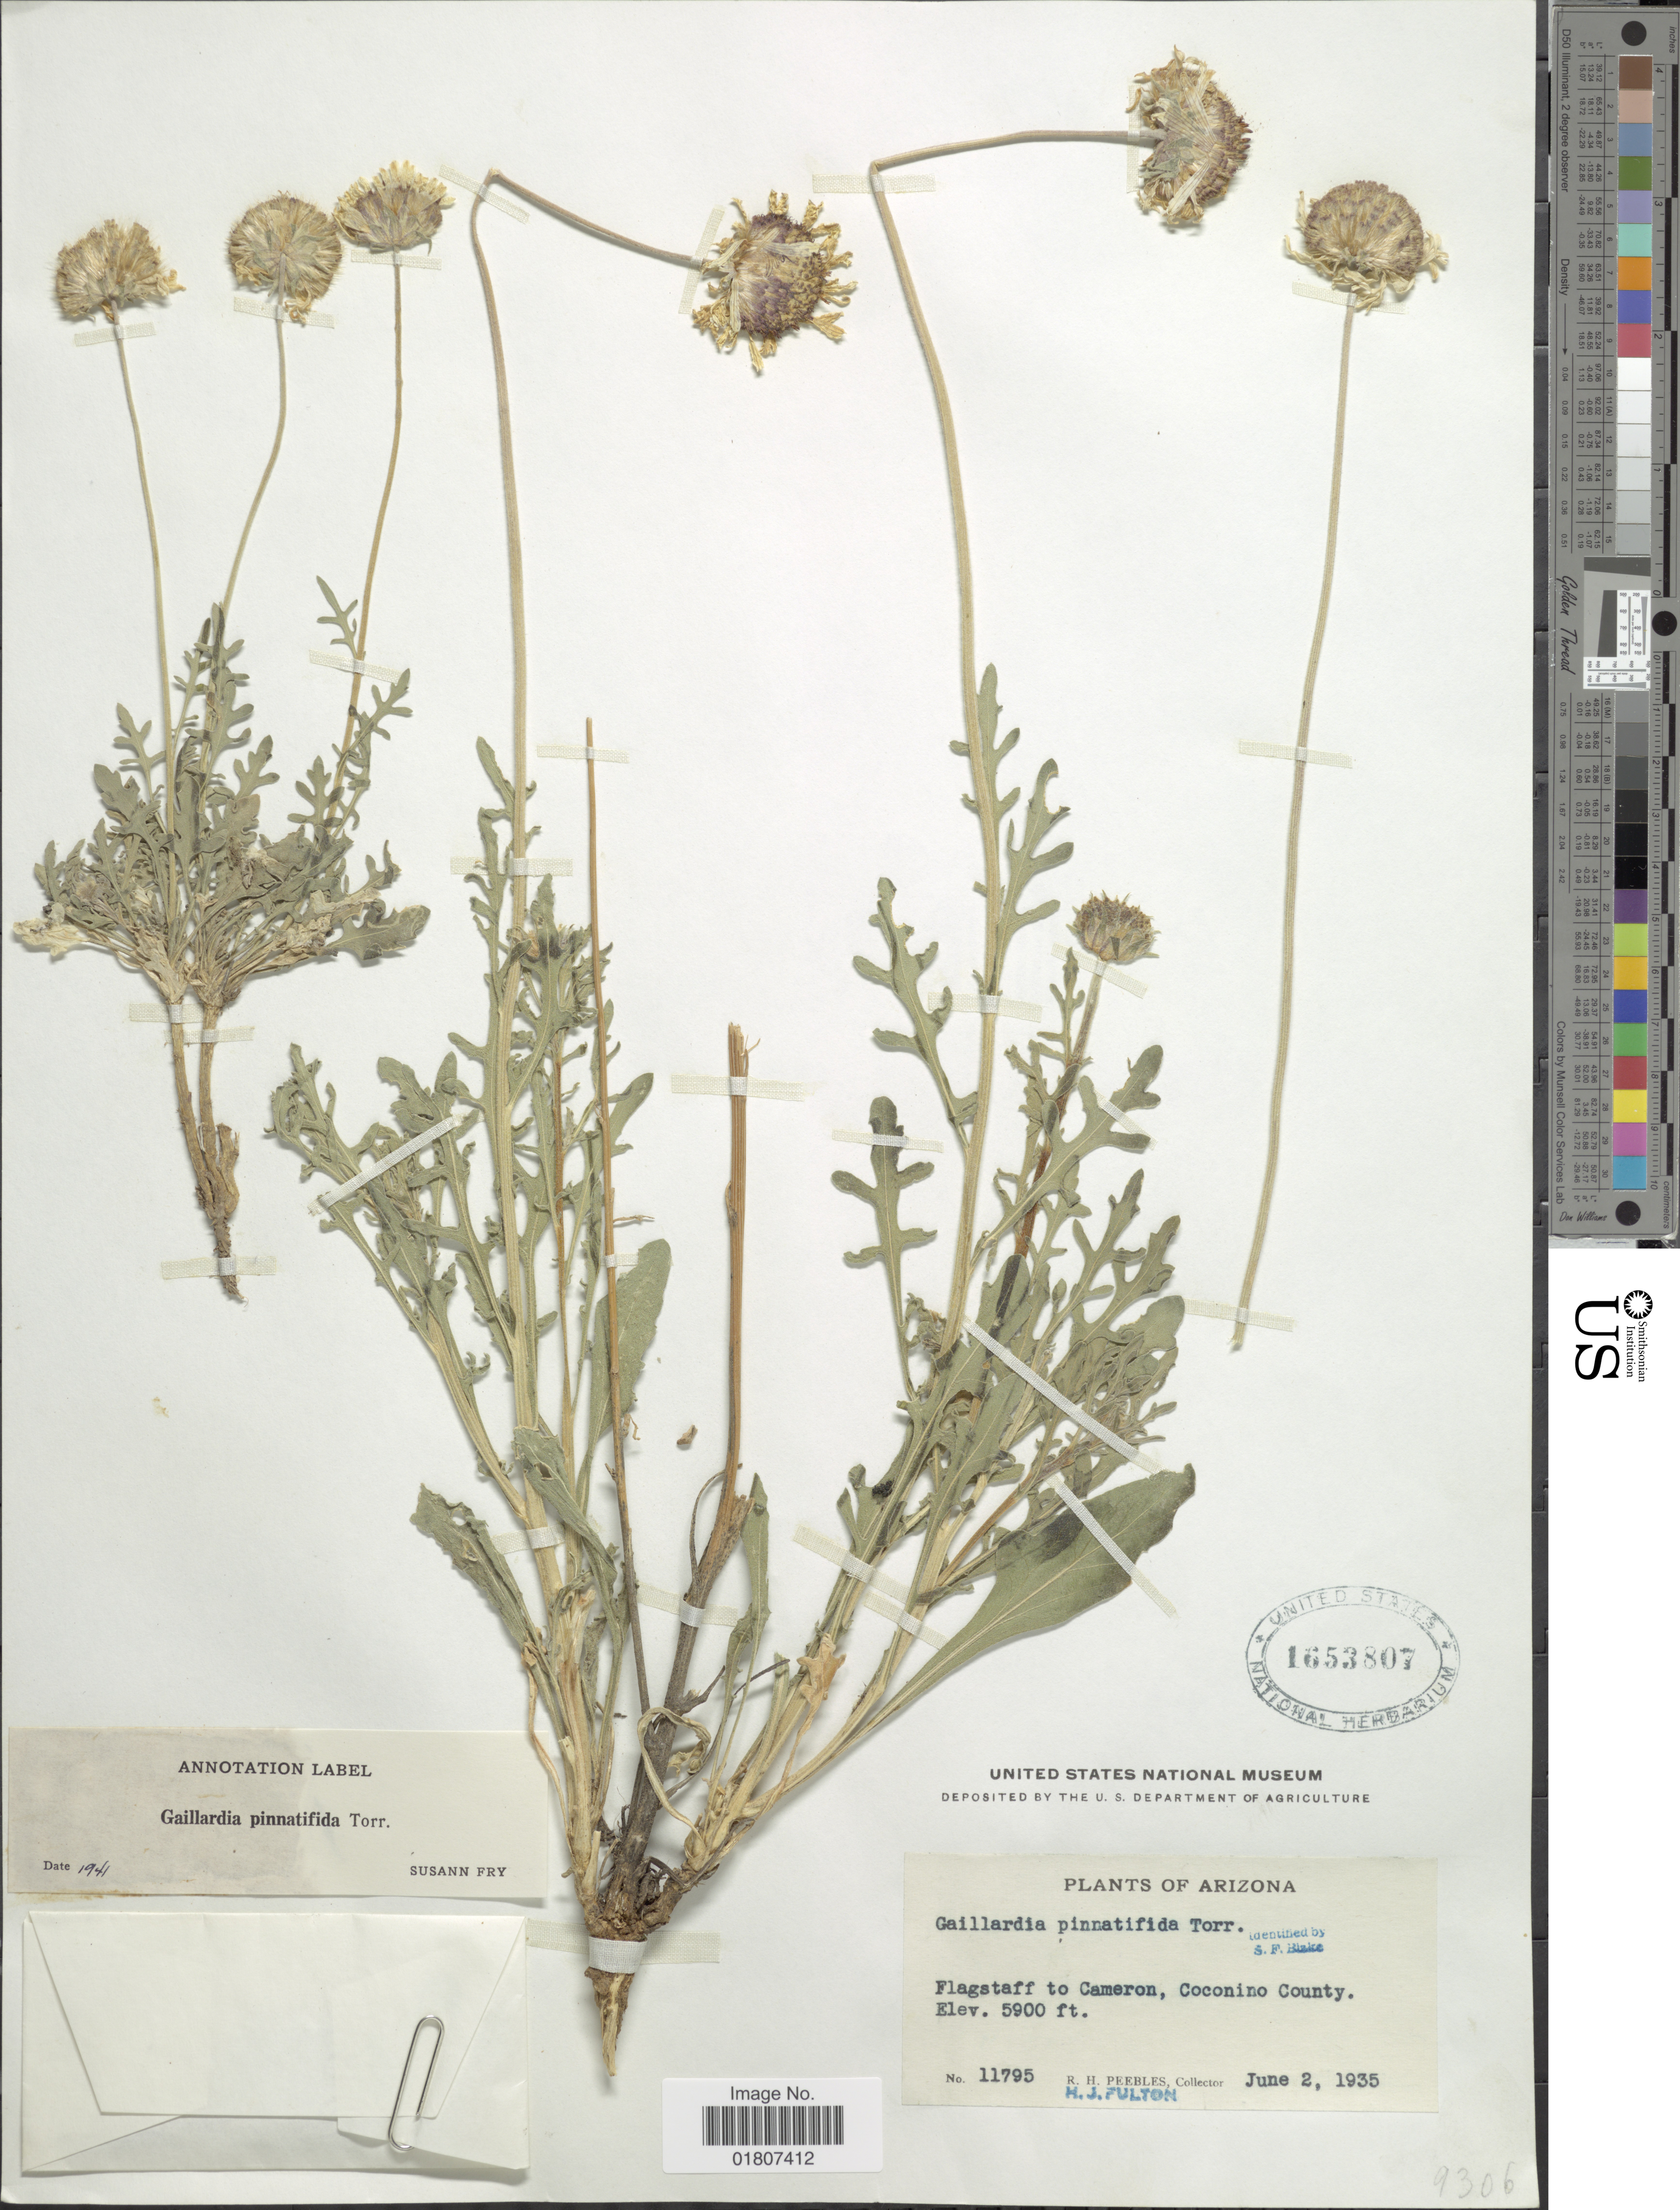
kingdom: Plantae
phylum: Tracheophyta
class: Magnoliopsida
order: Asterales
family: Asteraceae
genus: Gaillardia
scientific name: Gaillardia pinnatifida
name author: Torr.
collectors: R. H. Peebles & H. Fulton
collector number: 11795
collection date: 1935-06-02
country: United States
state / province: Arizona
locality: Flagstaff to Cameron, Coconino County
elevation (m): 1798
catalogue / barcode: US 1653807